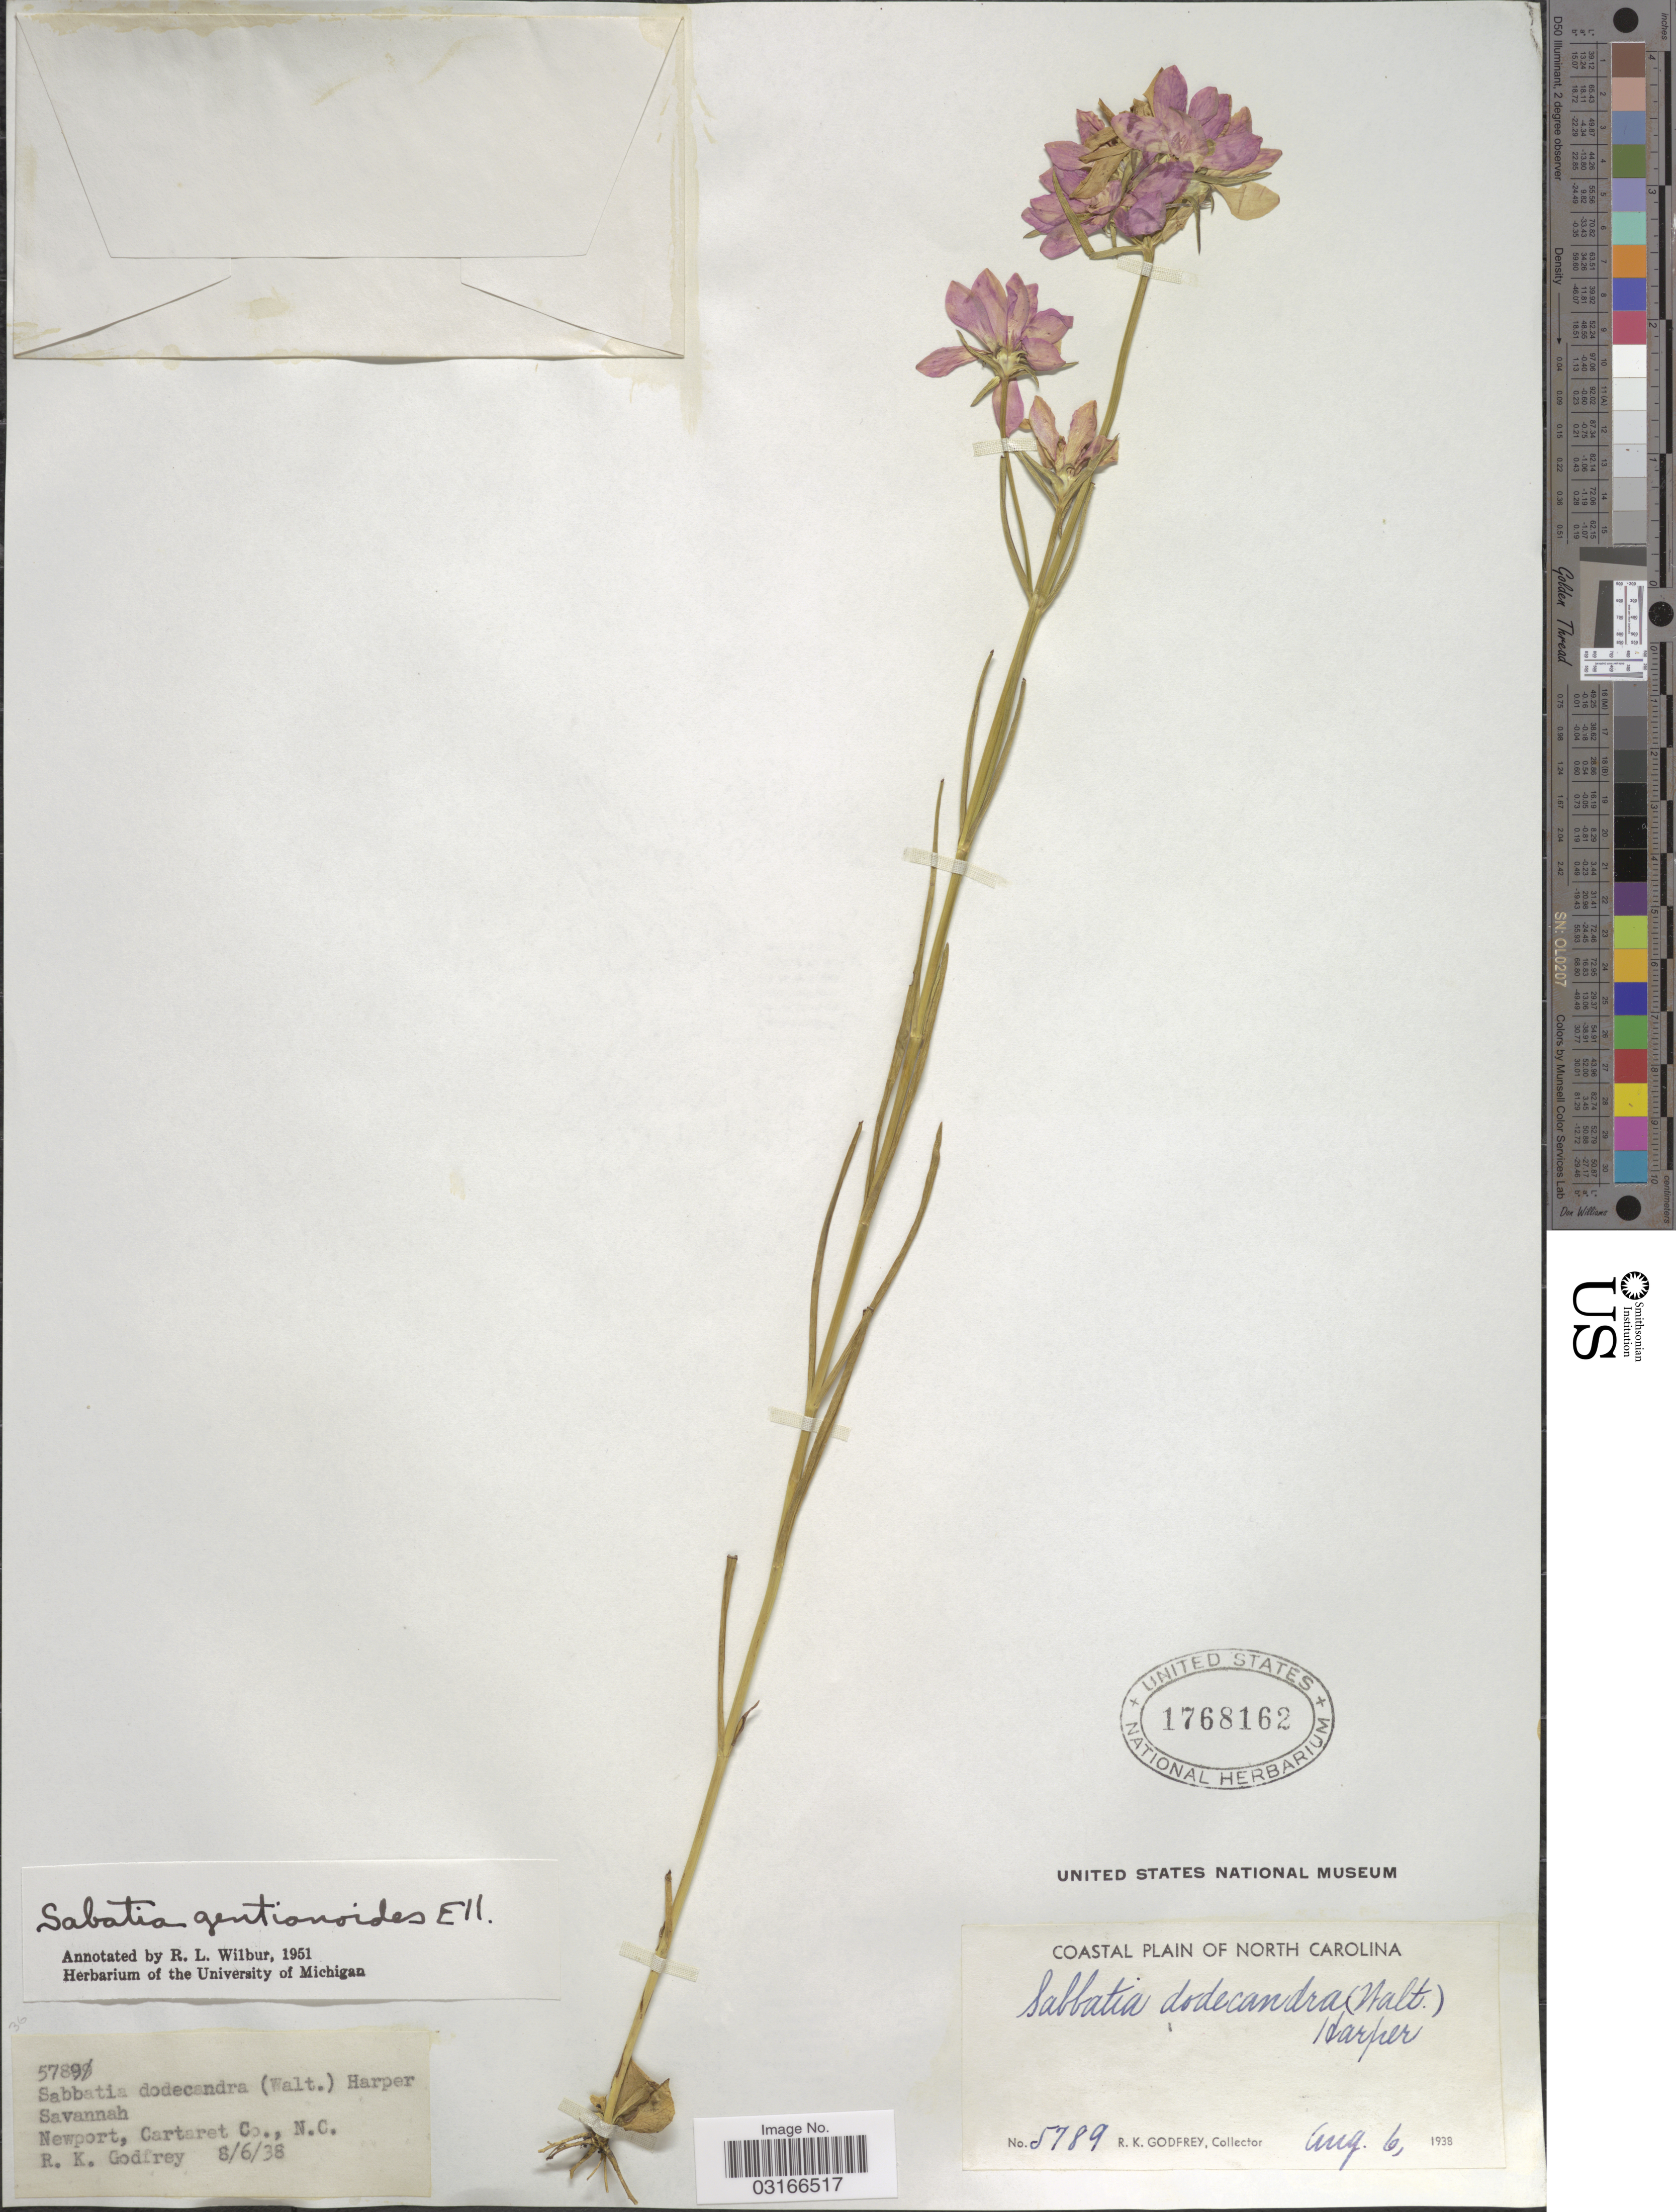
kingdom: Plantae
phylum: Tracheophyta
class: Magnoliopsida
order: Gentianales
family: Gentianaceae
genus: Sabatia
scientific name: Sabatia gentianoides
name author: Elliott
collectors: R. K. Godfrey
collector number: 5789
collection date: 1938-08-06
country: United States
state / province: North Carolina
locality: Coastal Plain of North Carolina, Newport, Cartaret Co.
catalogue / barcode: US 1768162